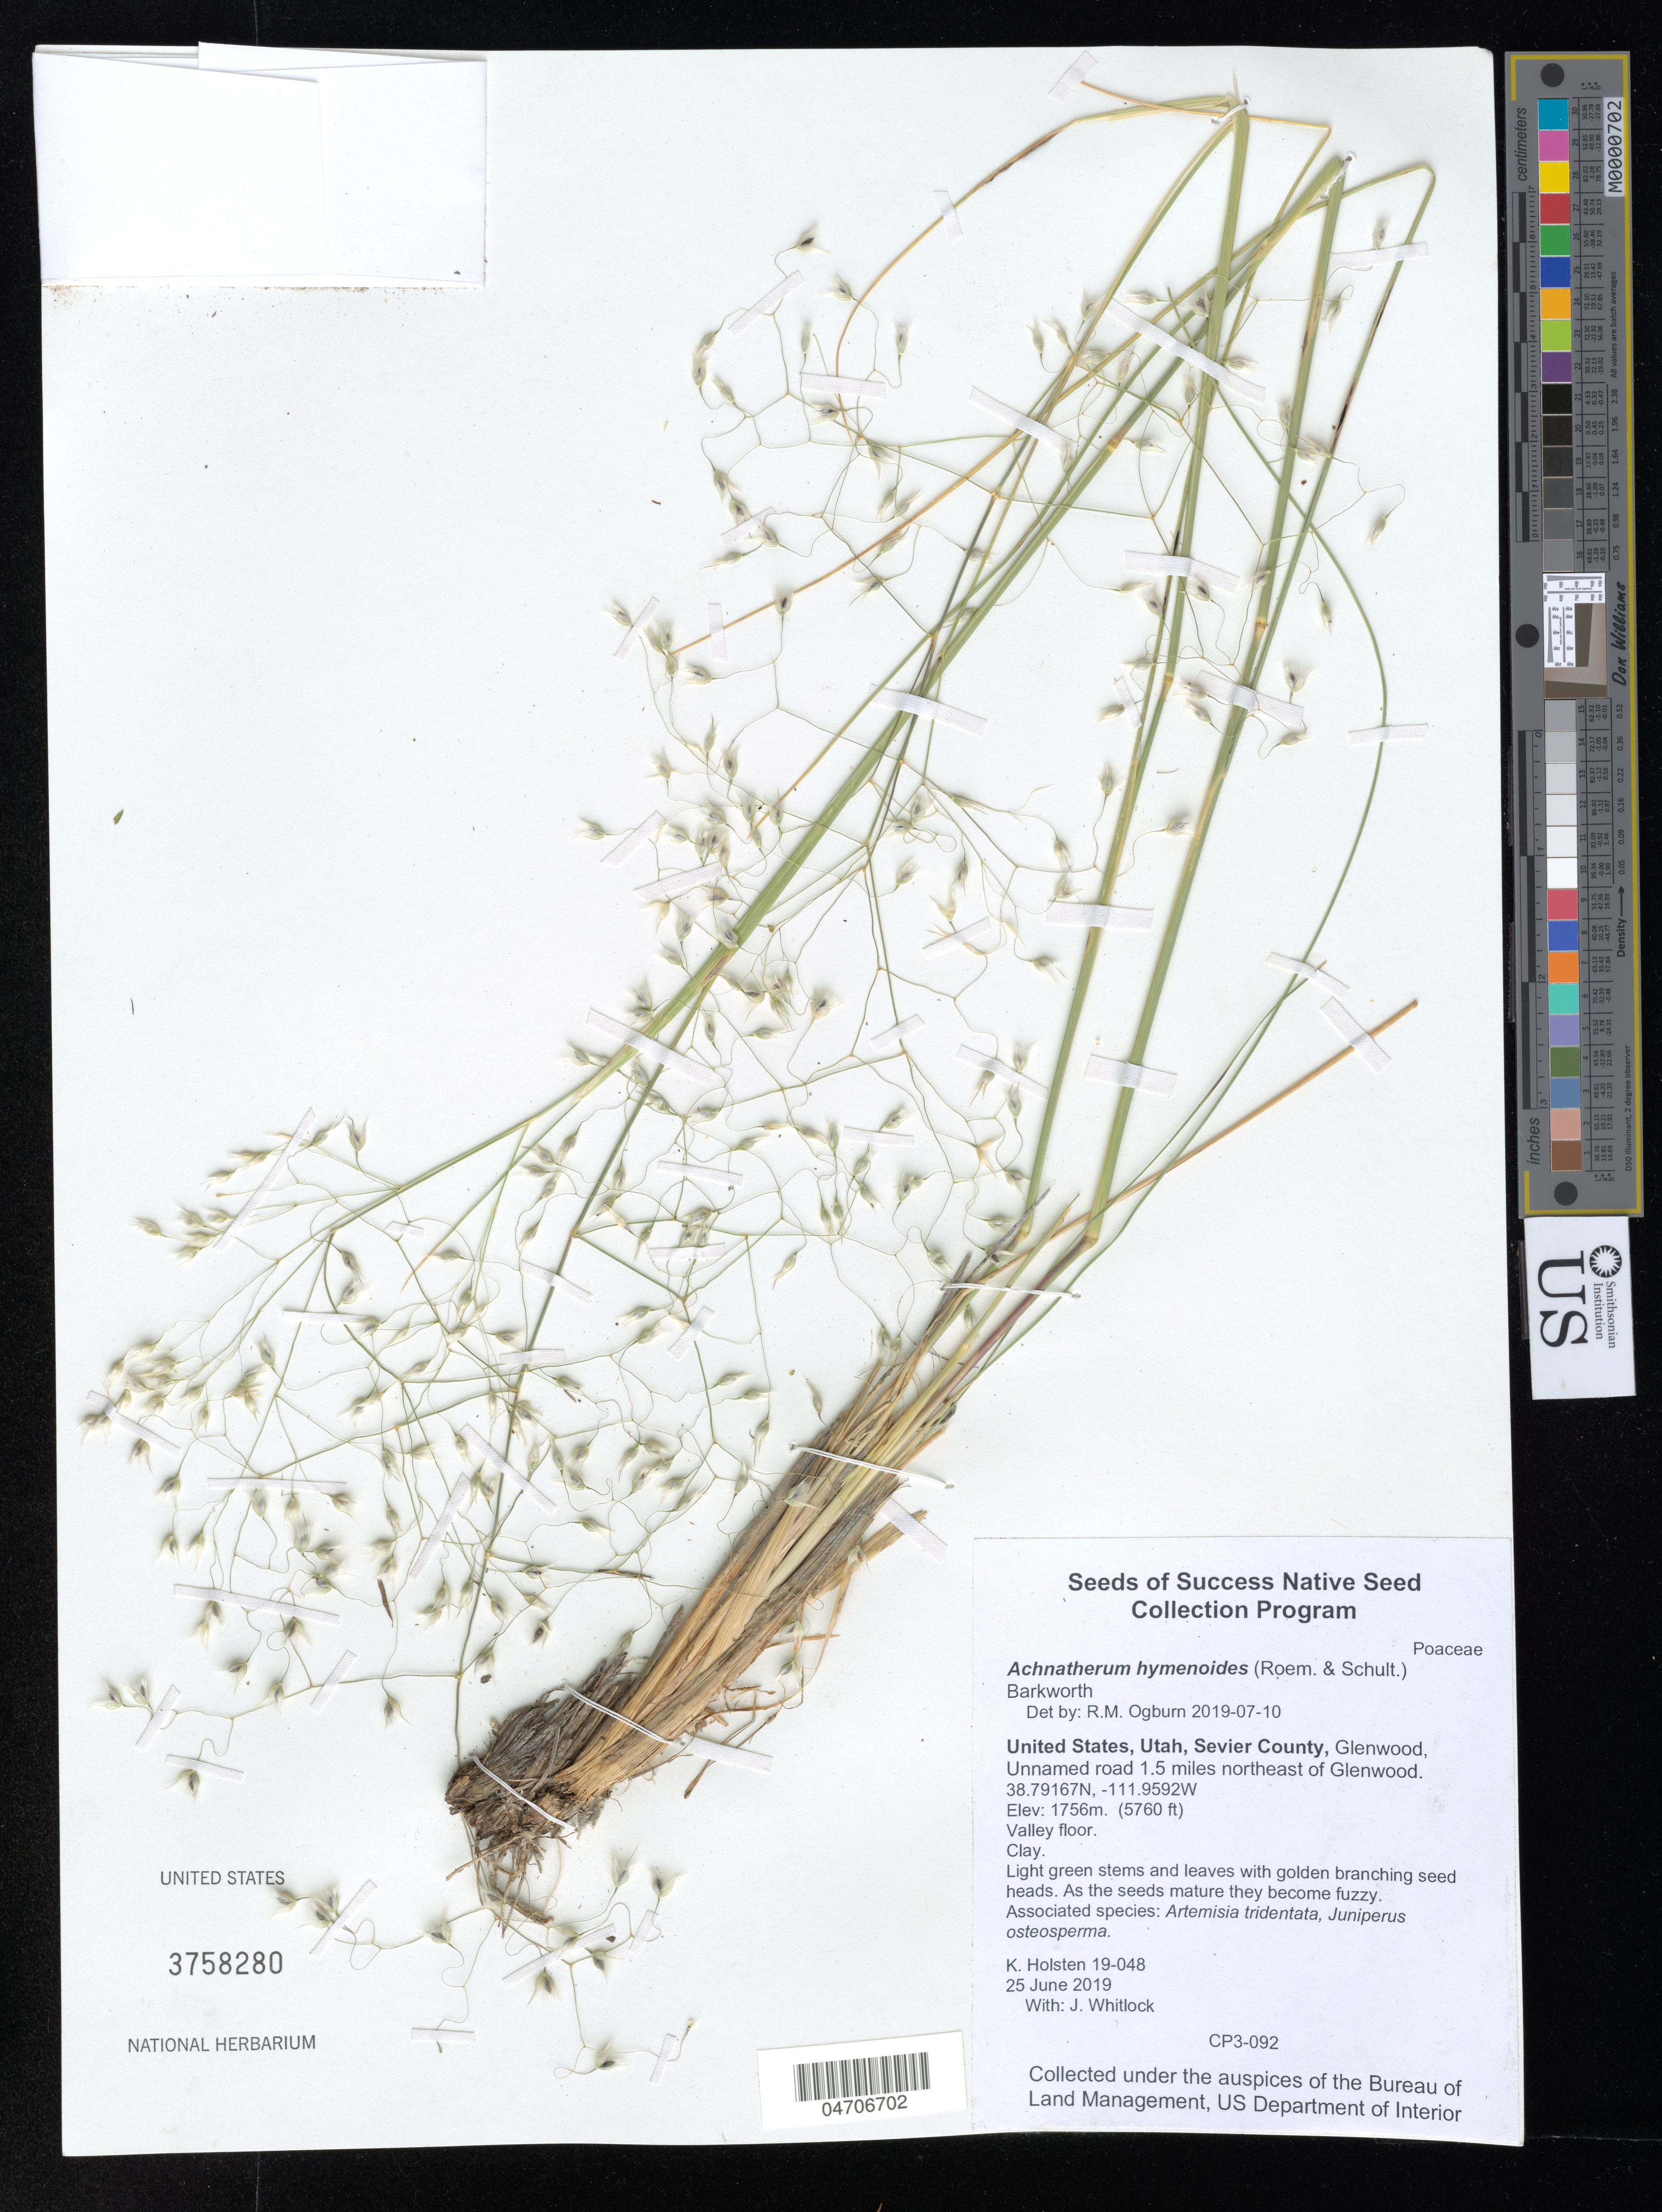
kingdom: Plantae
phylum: Tracheophyta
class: Liliopsida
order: Poales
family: Poaceae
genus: Achnatherum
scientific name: Achnatherum hymenoides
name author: (Roem. & Schult.) Barkworth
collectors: B. Ponman & A. Quintanar Castillo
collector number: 19-048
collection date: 2019-06-25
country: United States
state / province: Utah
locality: Sevier County, Glenwood, Unnamed road 1.5 miles northeast of Glenwood.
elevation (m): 1756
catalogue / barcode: US 3758280